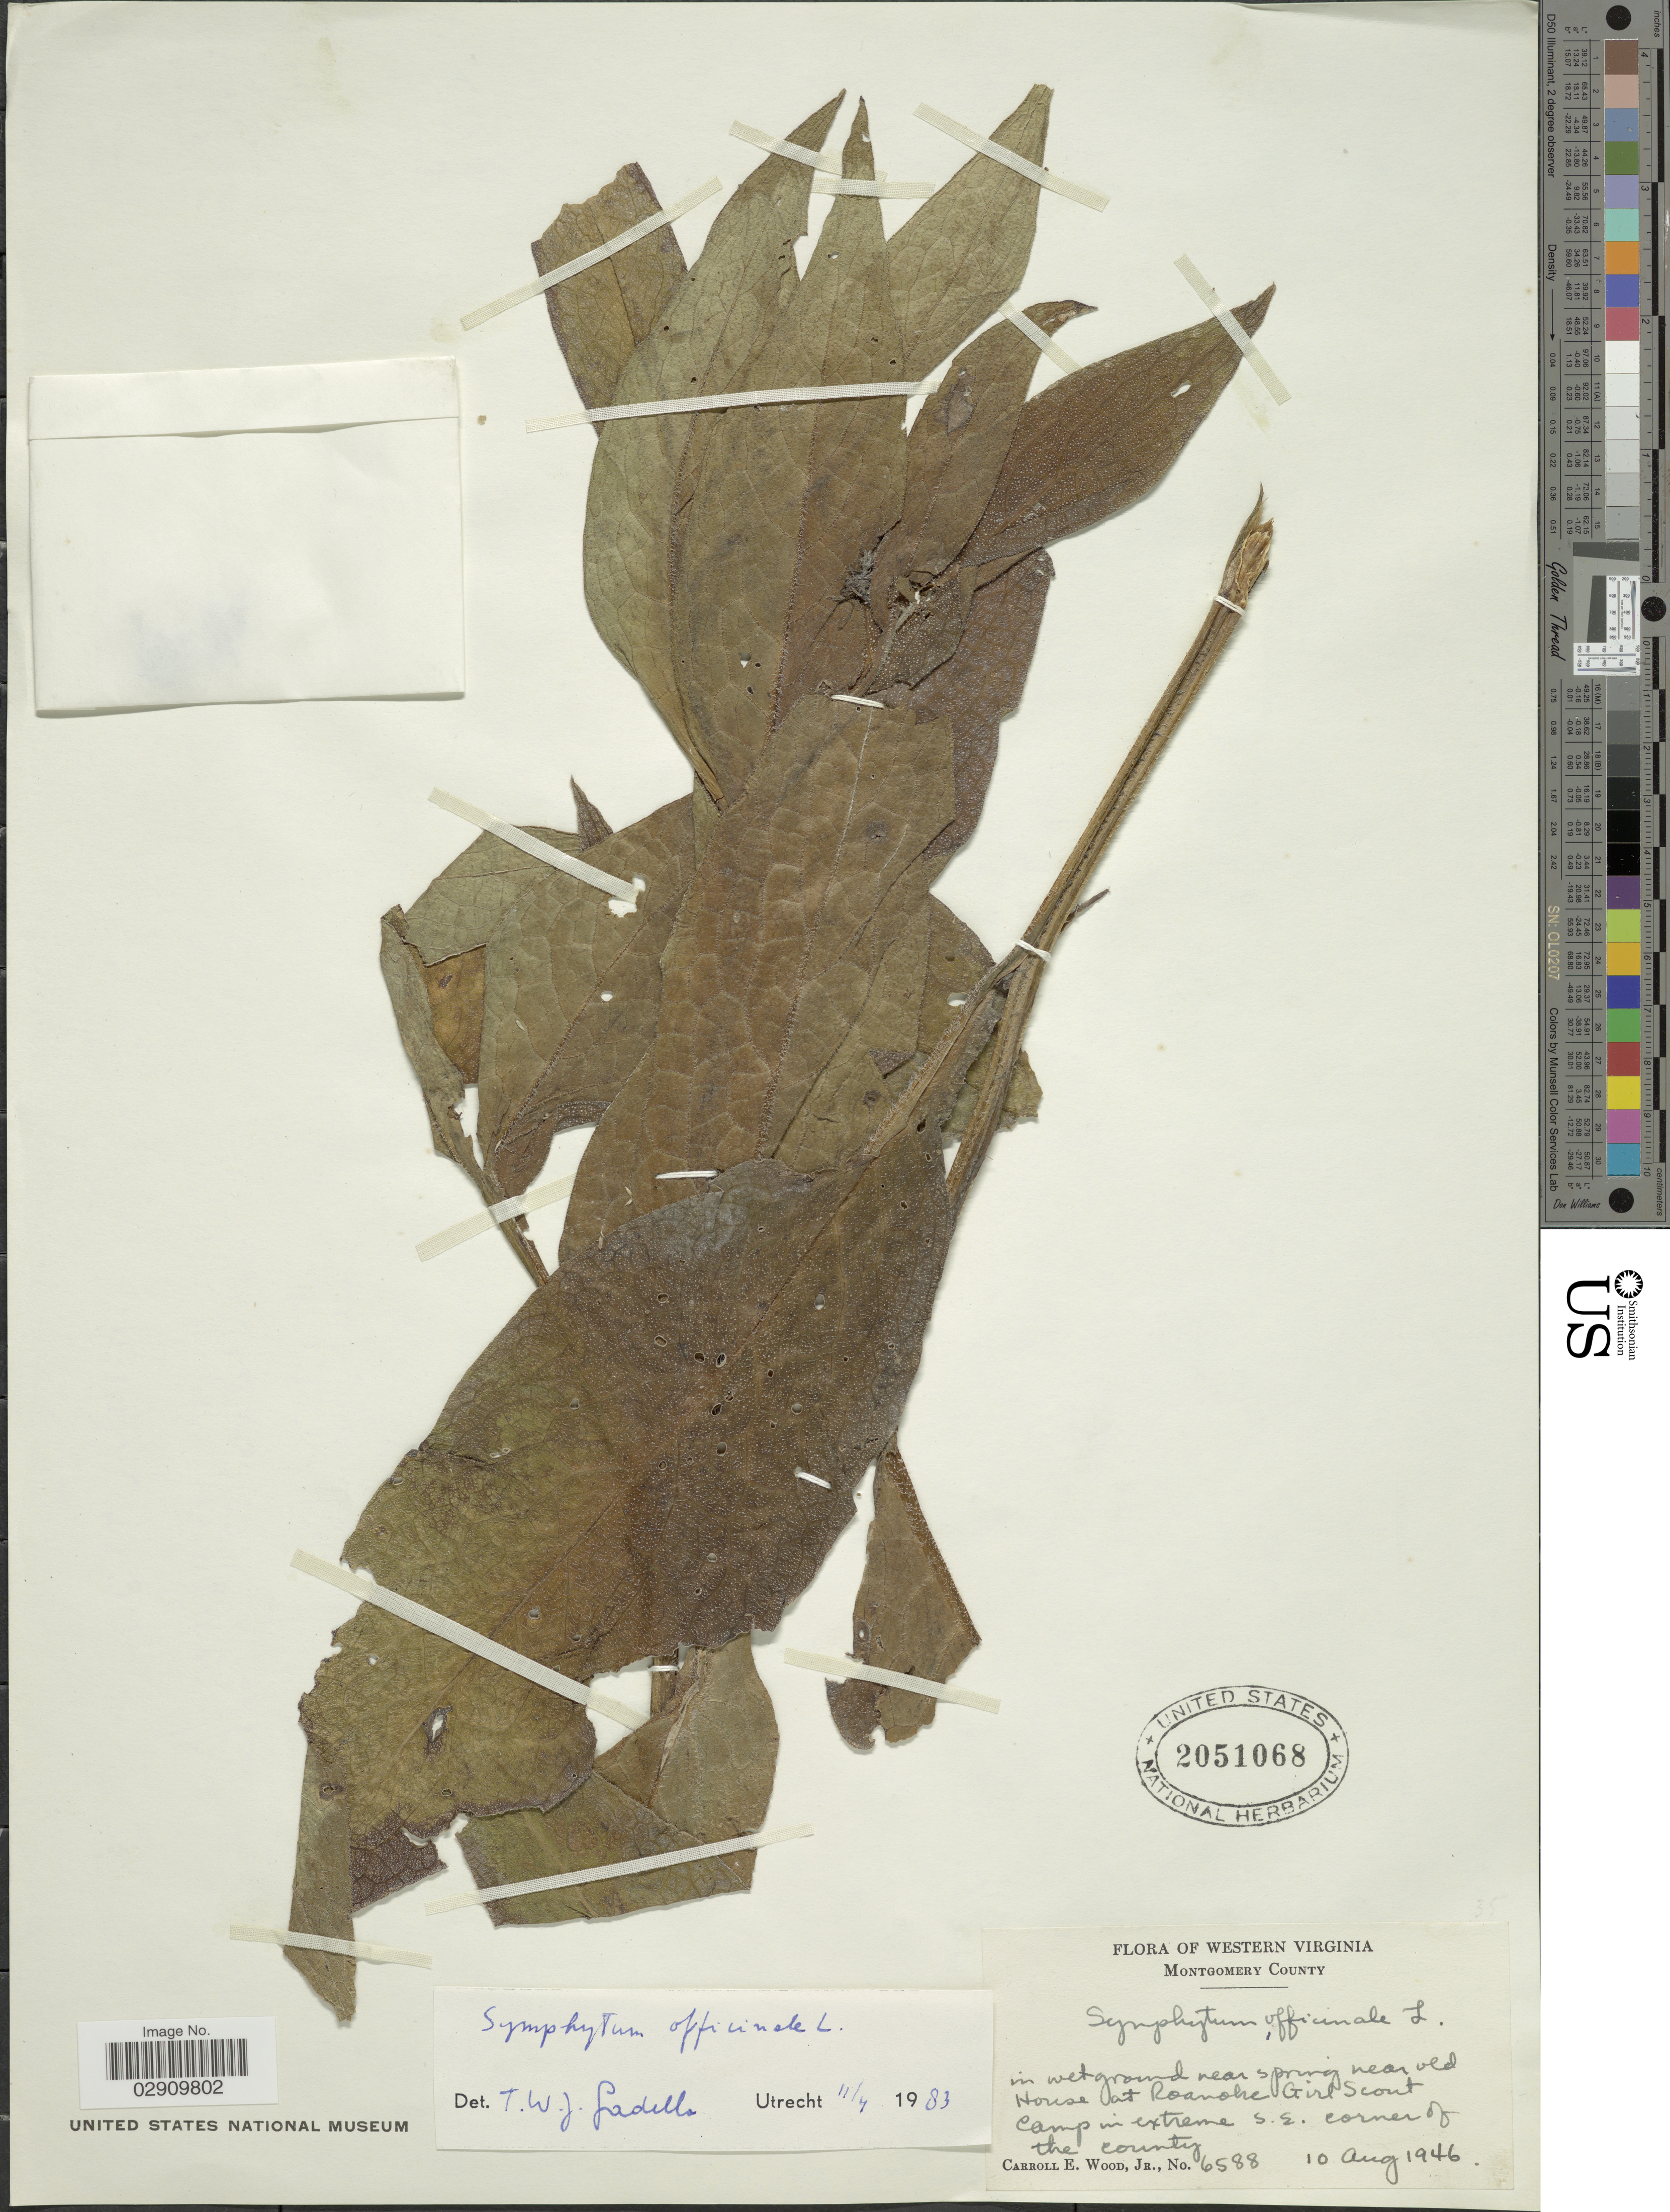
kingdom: Plantae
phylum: Tracheophyta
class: Magnoliopsida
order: Boraginales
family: Boraginaceae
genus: Symphytum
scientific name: Symphytum officinale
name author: L.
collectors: C. Wood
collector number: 6588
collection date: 1946-08-10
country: United States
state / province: Virginia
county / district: Montgomery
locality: Western Virginia, Montgomery County, in wet ground near spring near old House at Roanohe Girl Scout, Camp in extreme S.E. corner of the Country.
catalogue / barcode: US 2051068